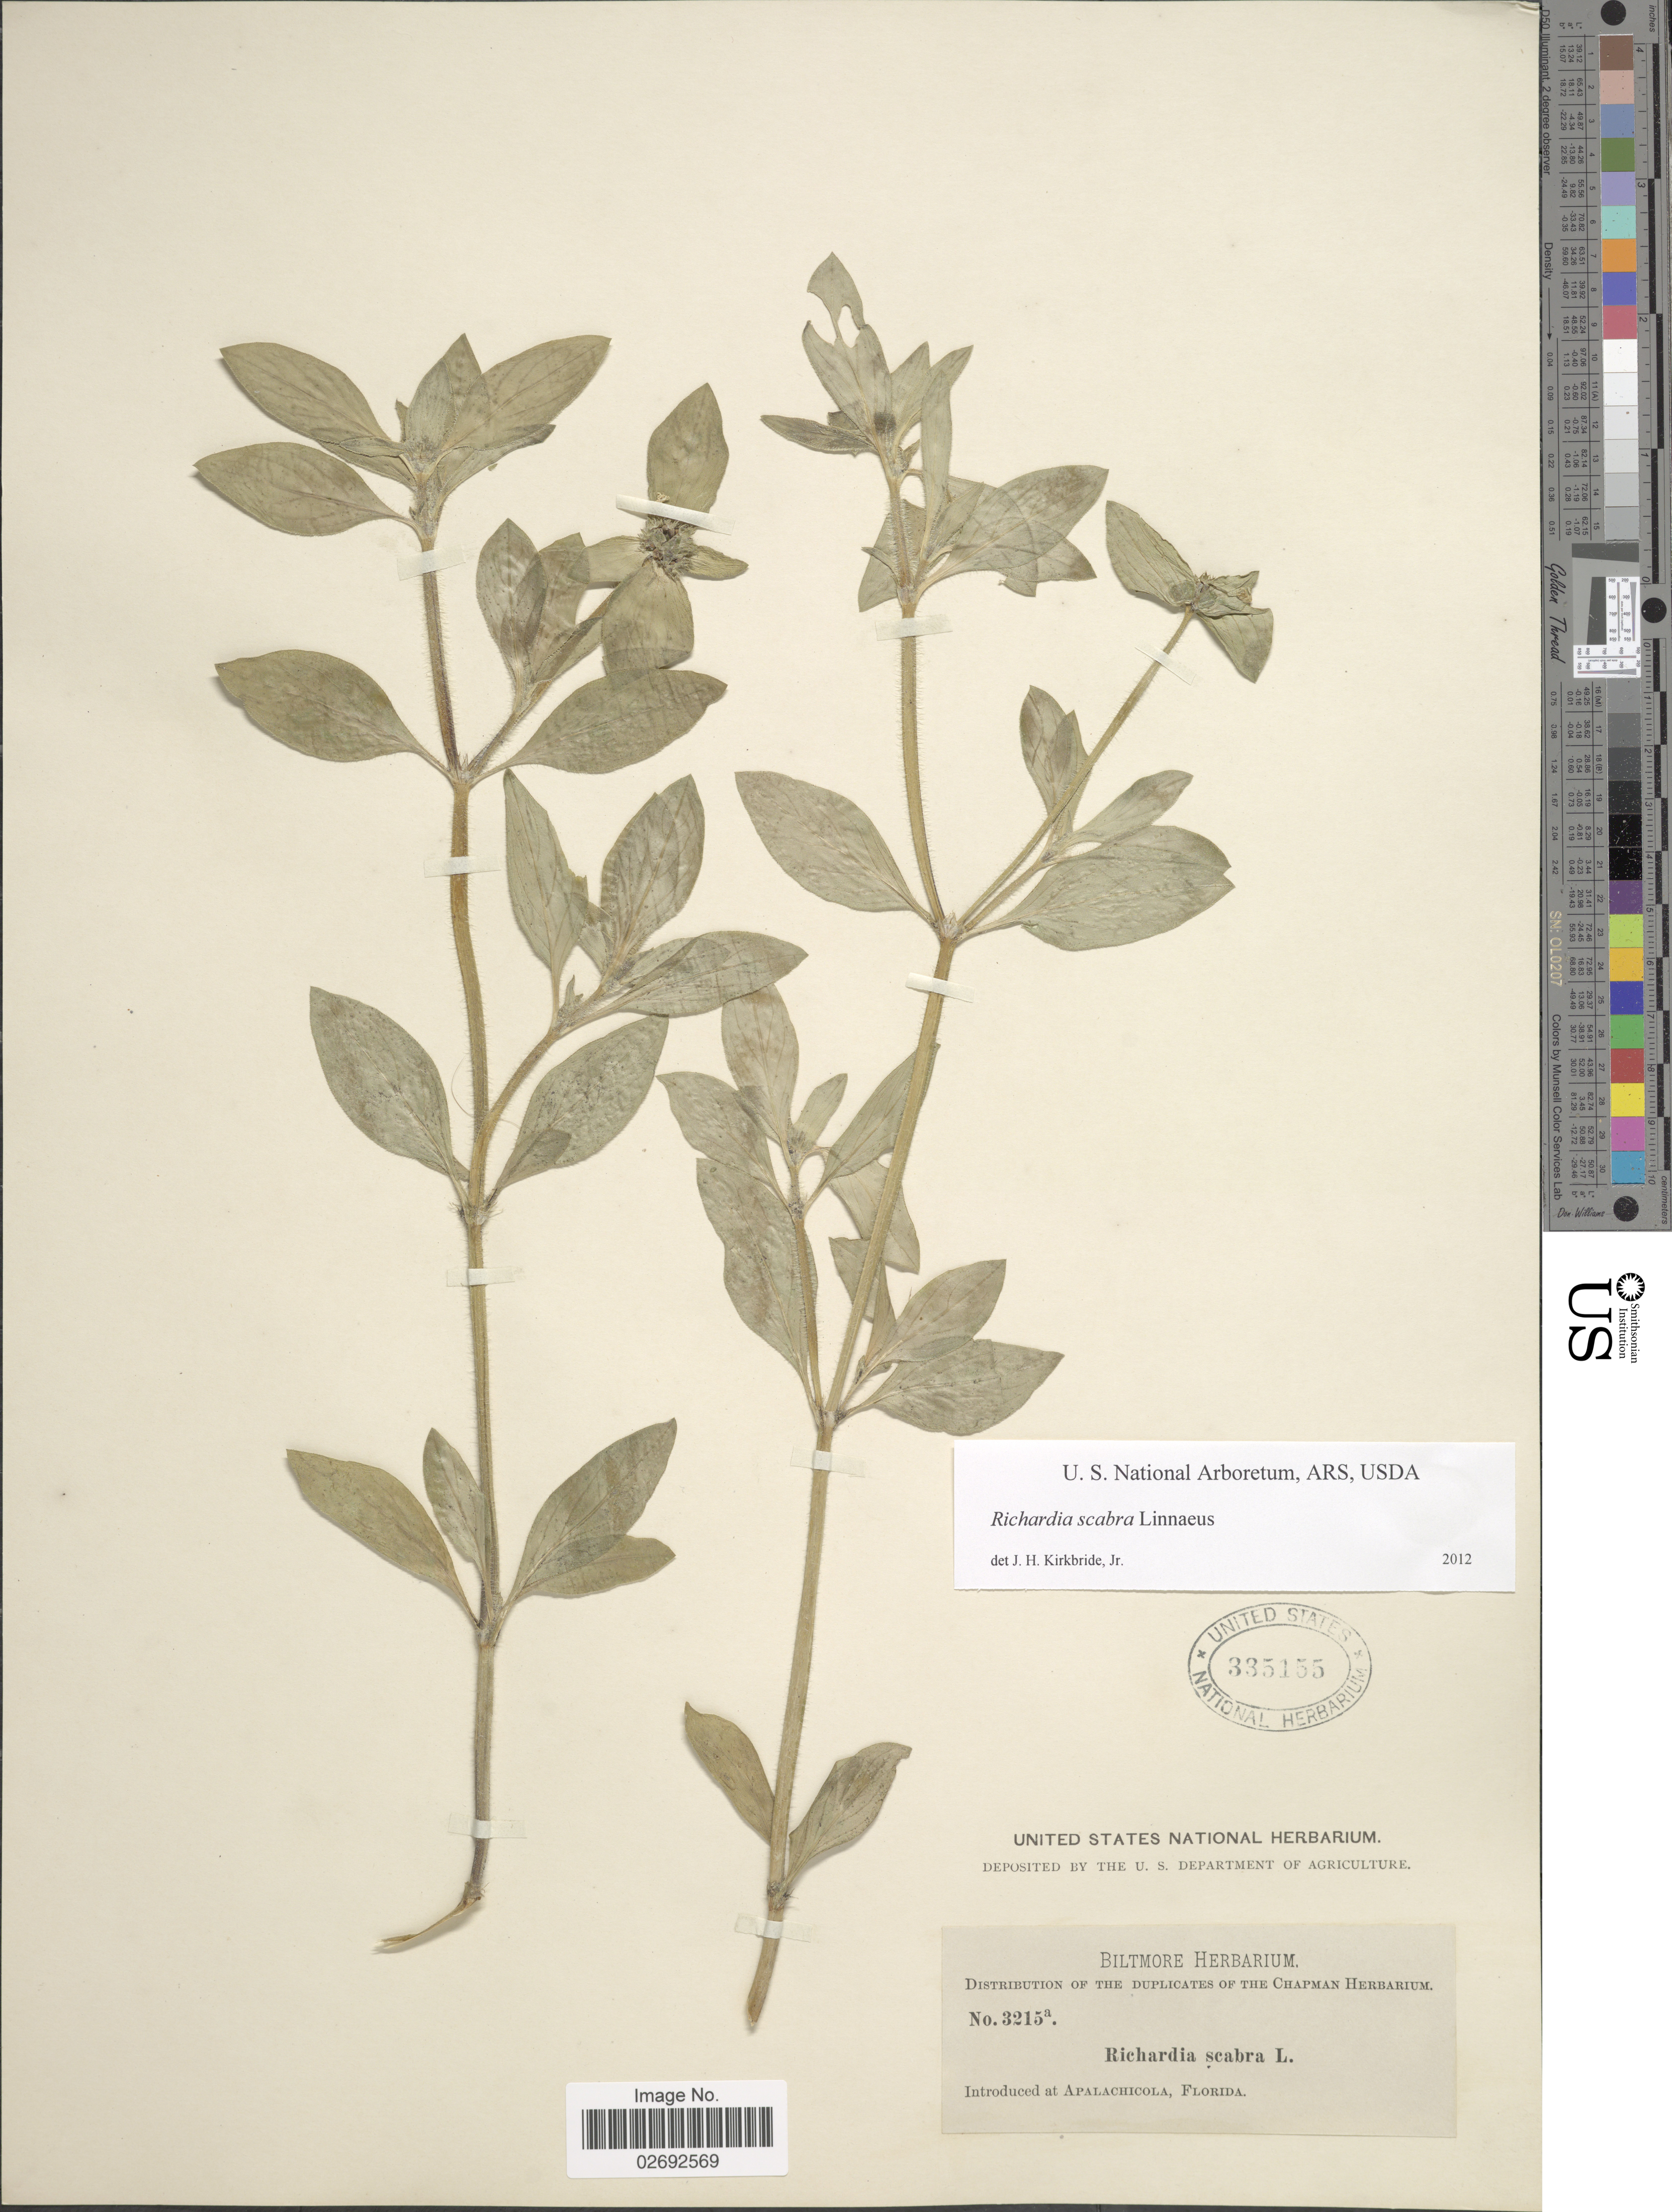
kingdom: Plantae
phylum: Tracheophyta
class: Magnoliopsida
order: Gentianales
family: Rubiaceae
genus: Richardia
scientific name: Richardia scabra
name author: L.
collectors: ex herb. Biltmore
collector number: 3215a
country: United States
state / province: Florida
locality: At Apalachicola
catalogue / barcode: US 335155